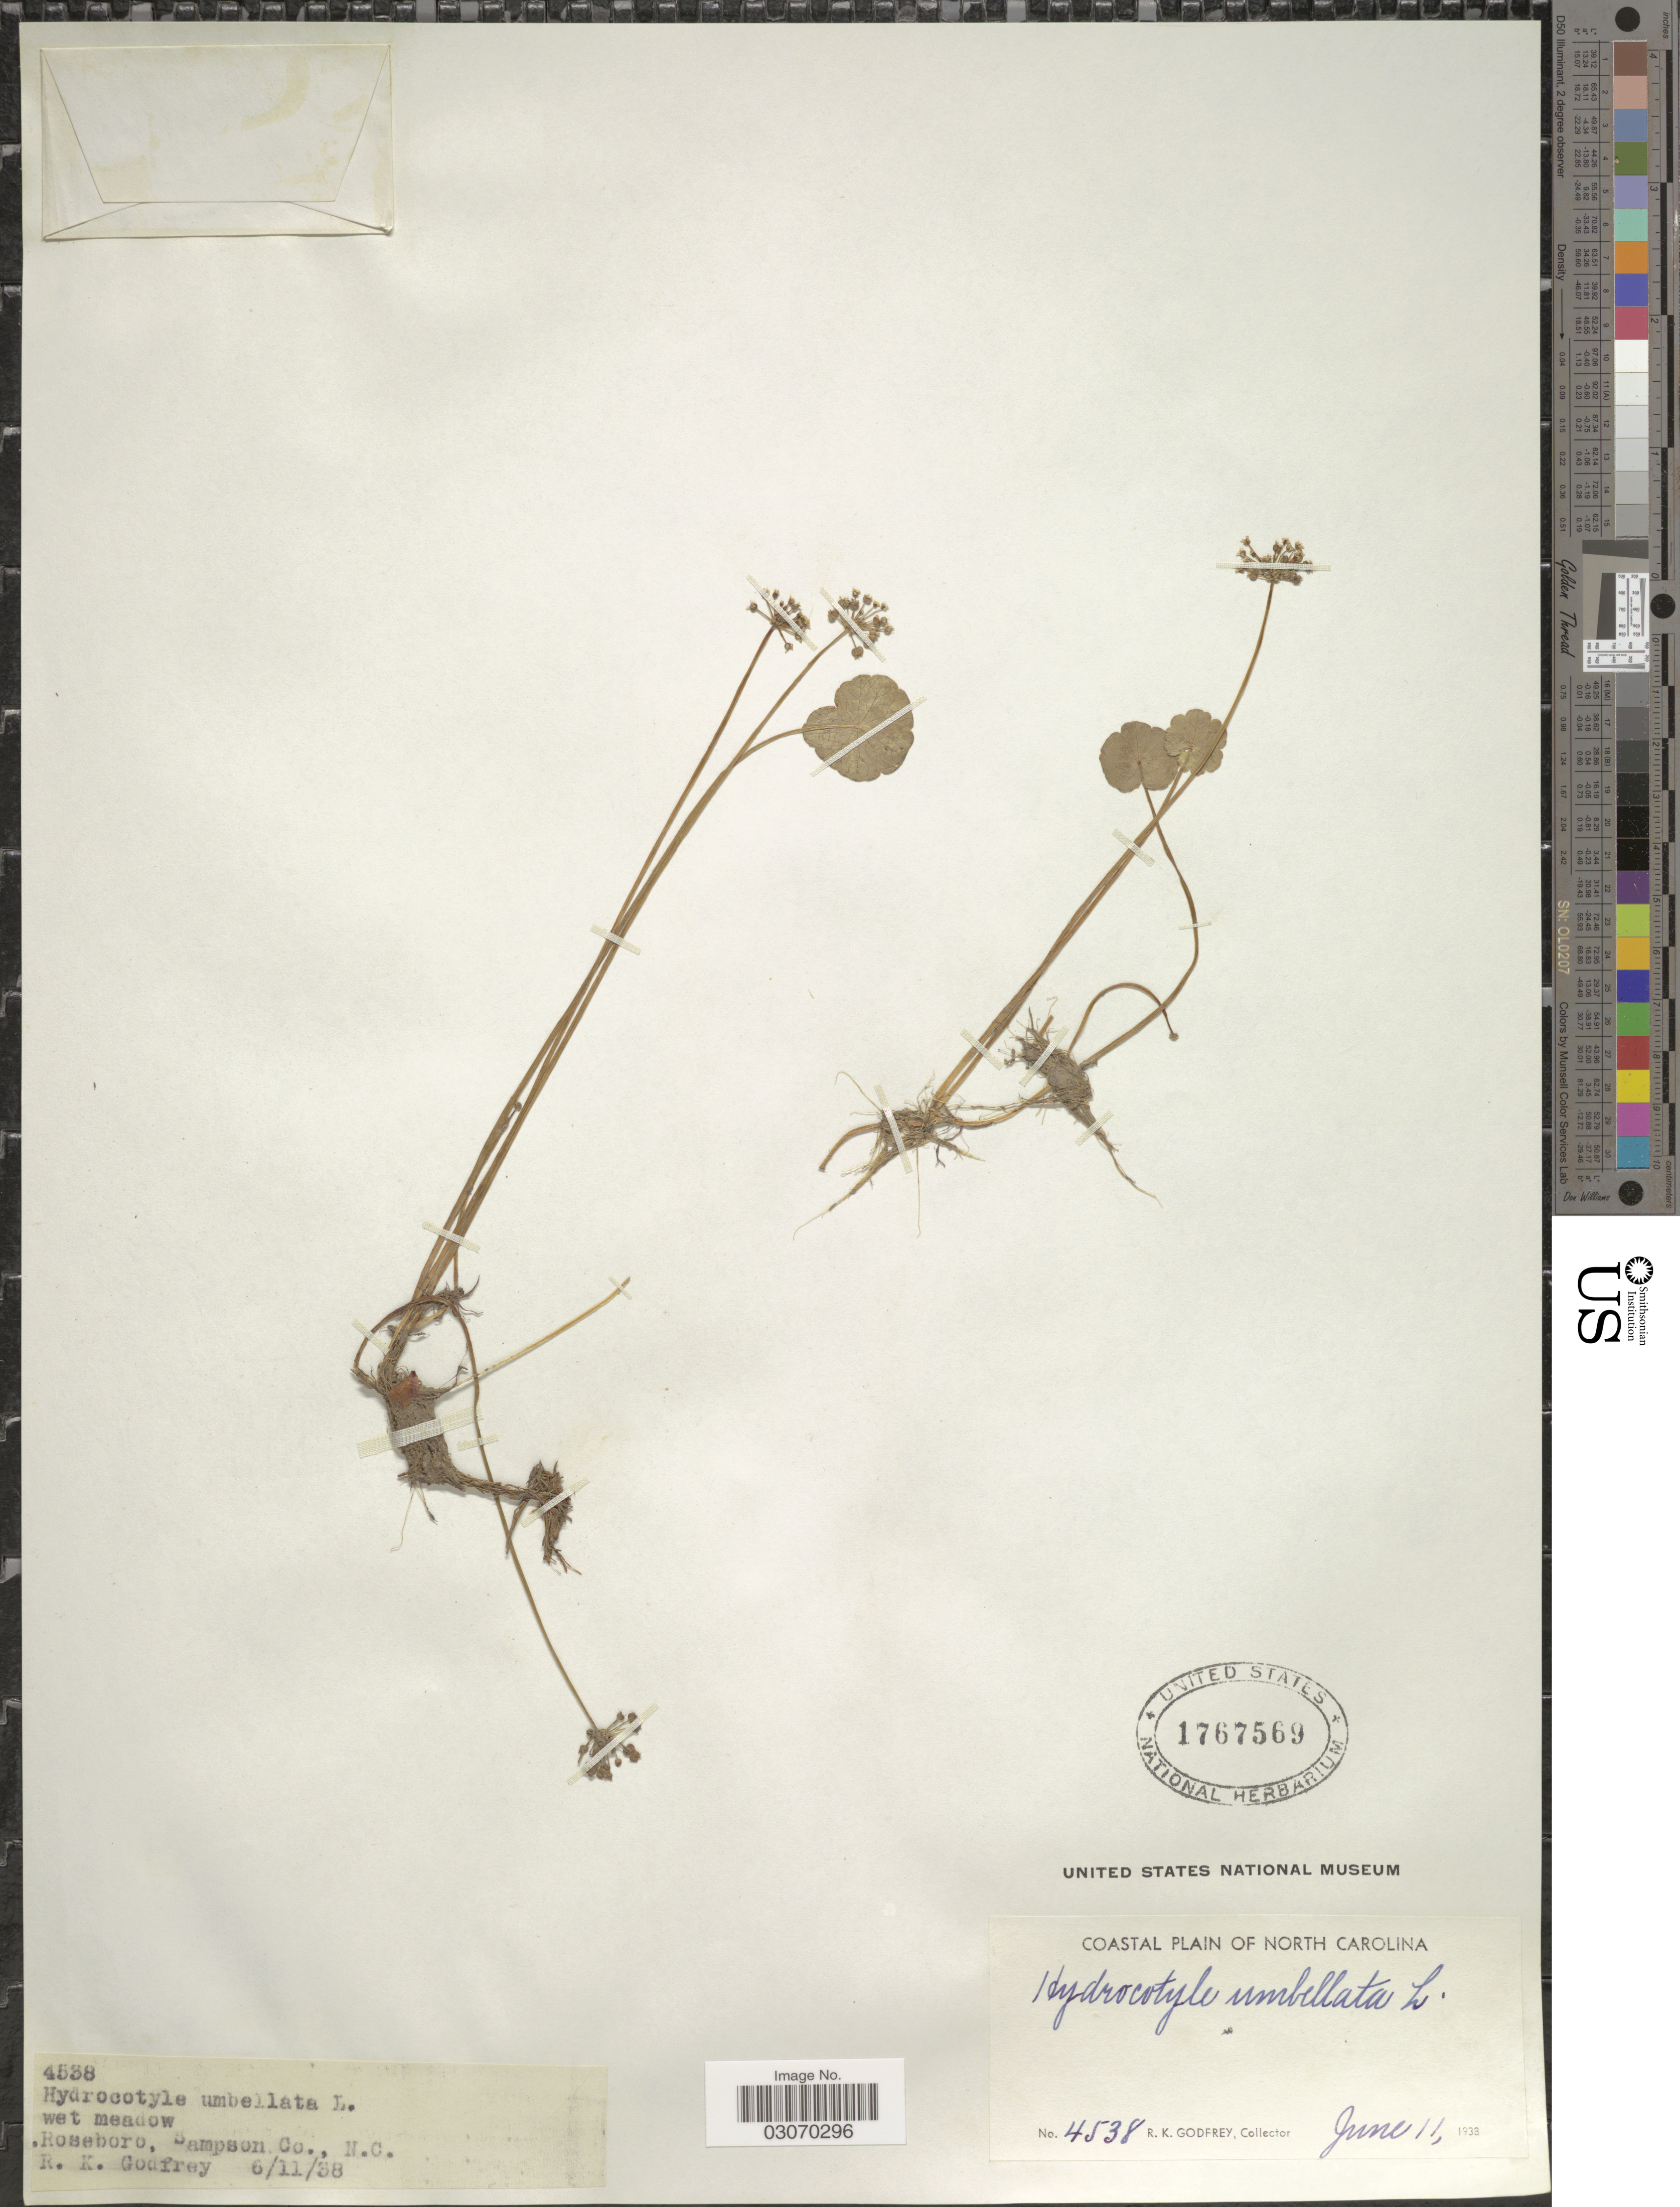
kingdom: Plantae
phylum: Tracheophyta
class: Magnoliopsida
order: Apiales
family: Araliaceae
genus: Hydrocotyle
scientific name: Hydrocotyle umbellata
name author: L.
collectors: R. K. Godfrey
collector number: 4538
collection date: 1938-06-11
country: United States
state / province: North Carolina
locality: Coastal plain of North Carolina. Roseboro, Sampson Co.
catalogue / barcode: US 1767569